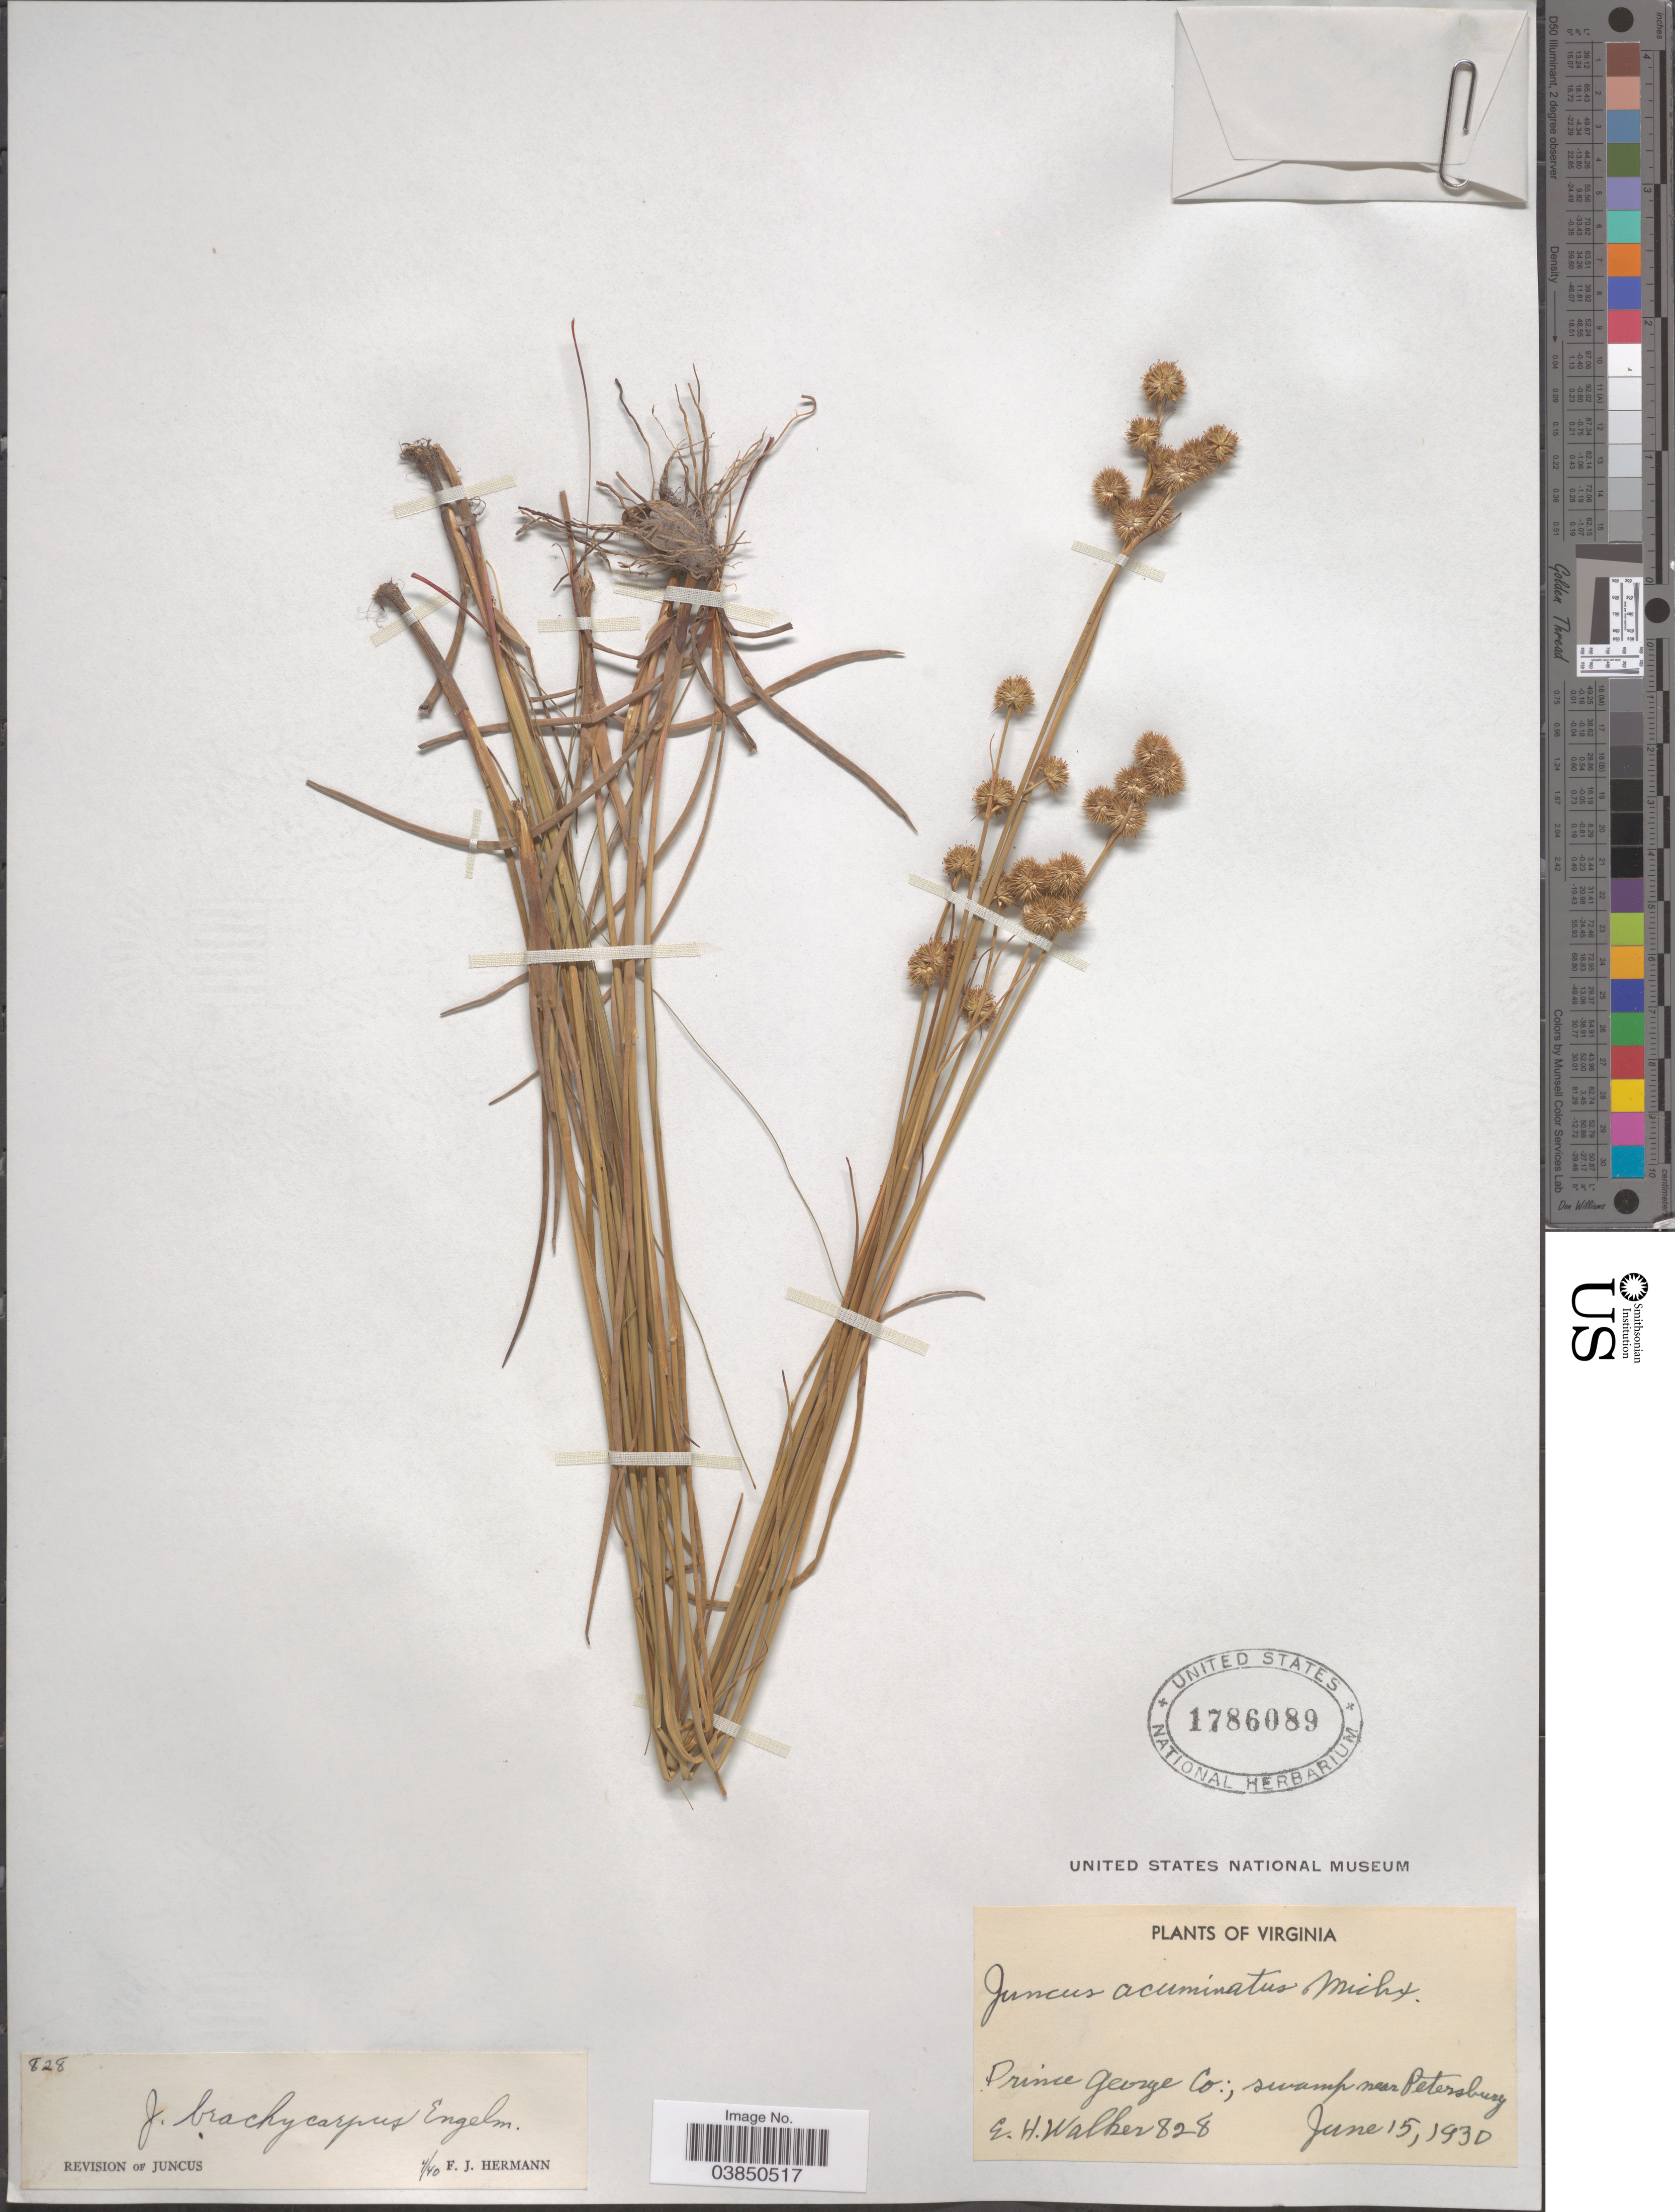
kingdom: Plantae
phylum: Tracheophyta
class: Liliopsida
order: Poales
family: Juncaceae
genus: Juncus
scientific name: Juncus brachycarpus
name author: Engelm.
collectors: E. H. Walker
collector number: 828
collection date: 1930-06-15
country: United States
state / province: Virginia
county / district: Prince George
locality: Swamp near Petersburg.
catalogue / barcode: US 1786089